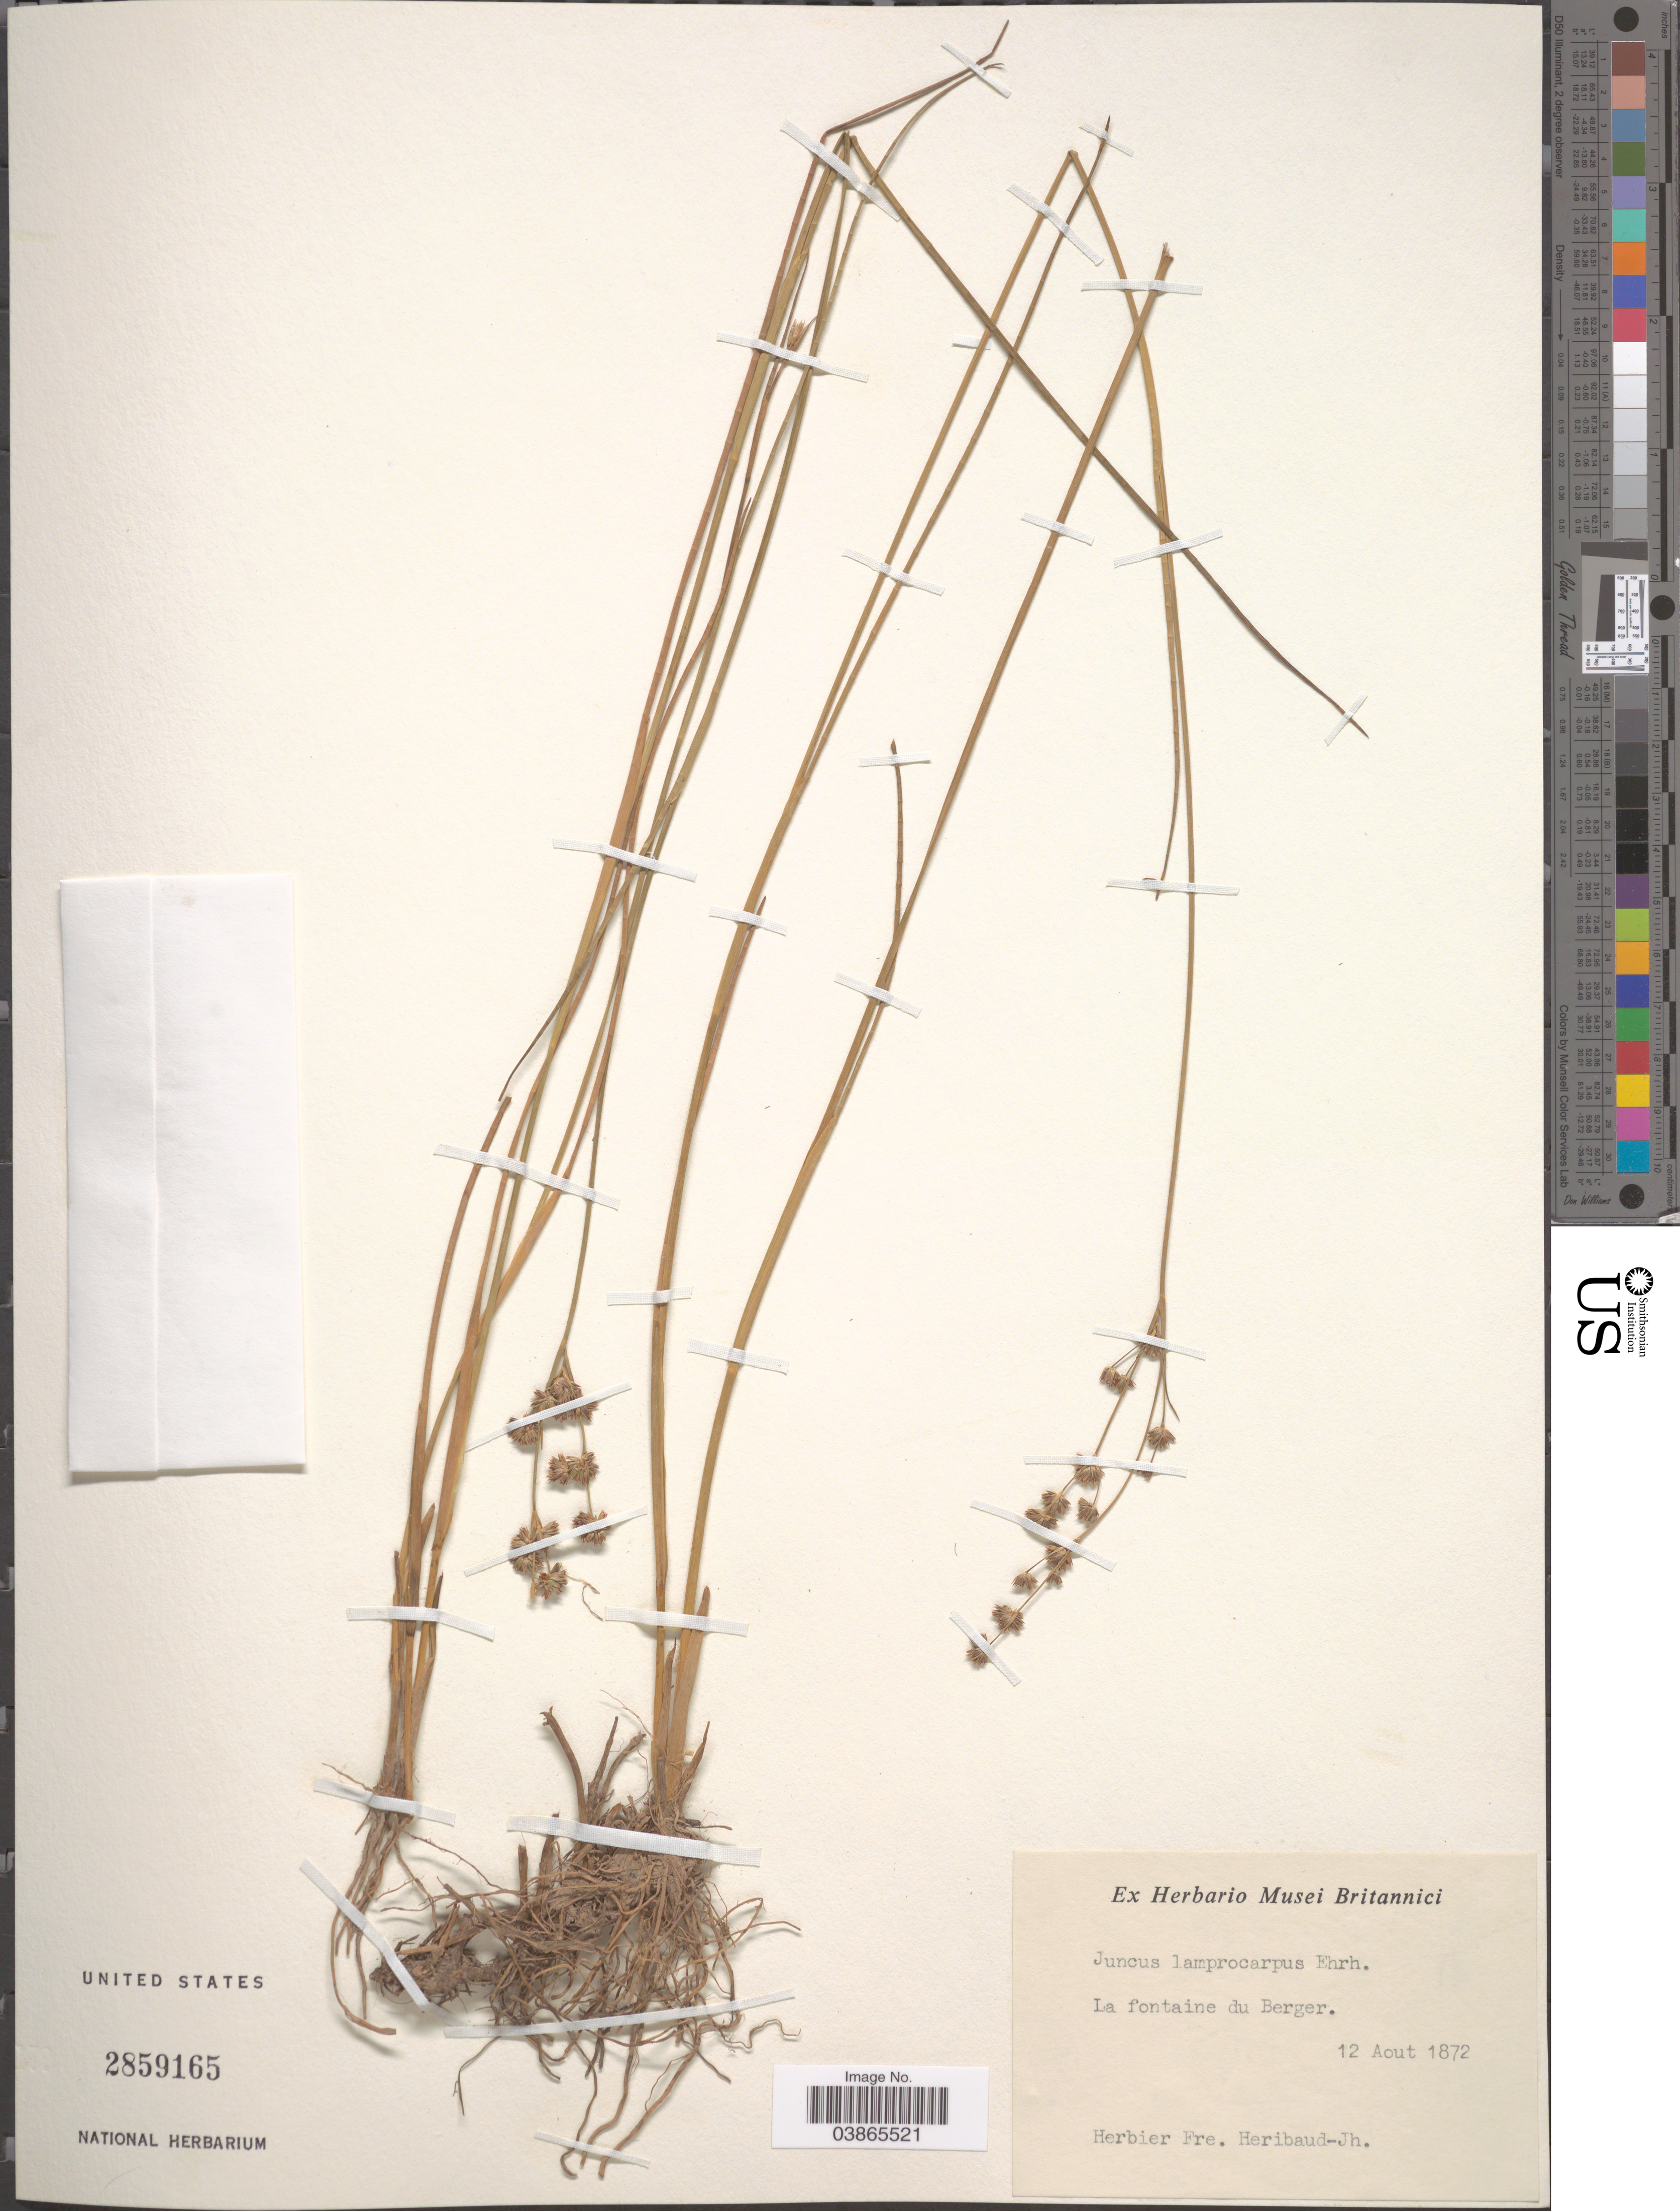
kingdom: Plantae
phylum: Tracheophyta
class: Liliopsida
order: Poales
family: Juncaceae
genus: Juncus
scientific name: Juncus lampocarpus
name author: Ehrh.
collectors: F. Heribaud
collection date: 1872-08-12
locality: La fontaine du Berger.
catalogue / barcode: US 2859165